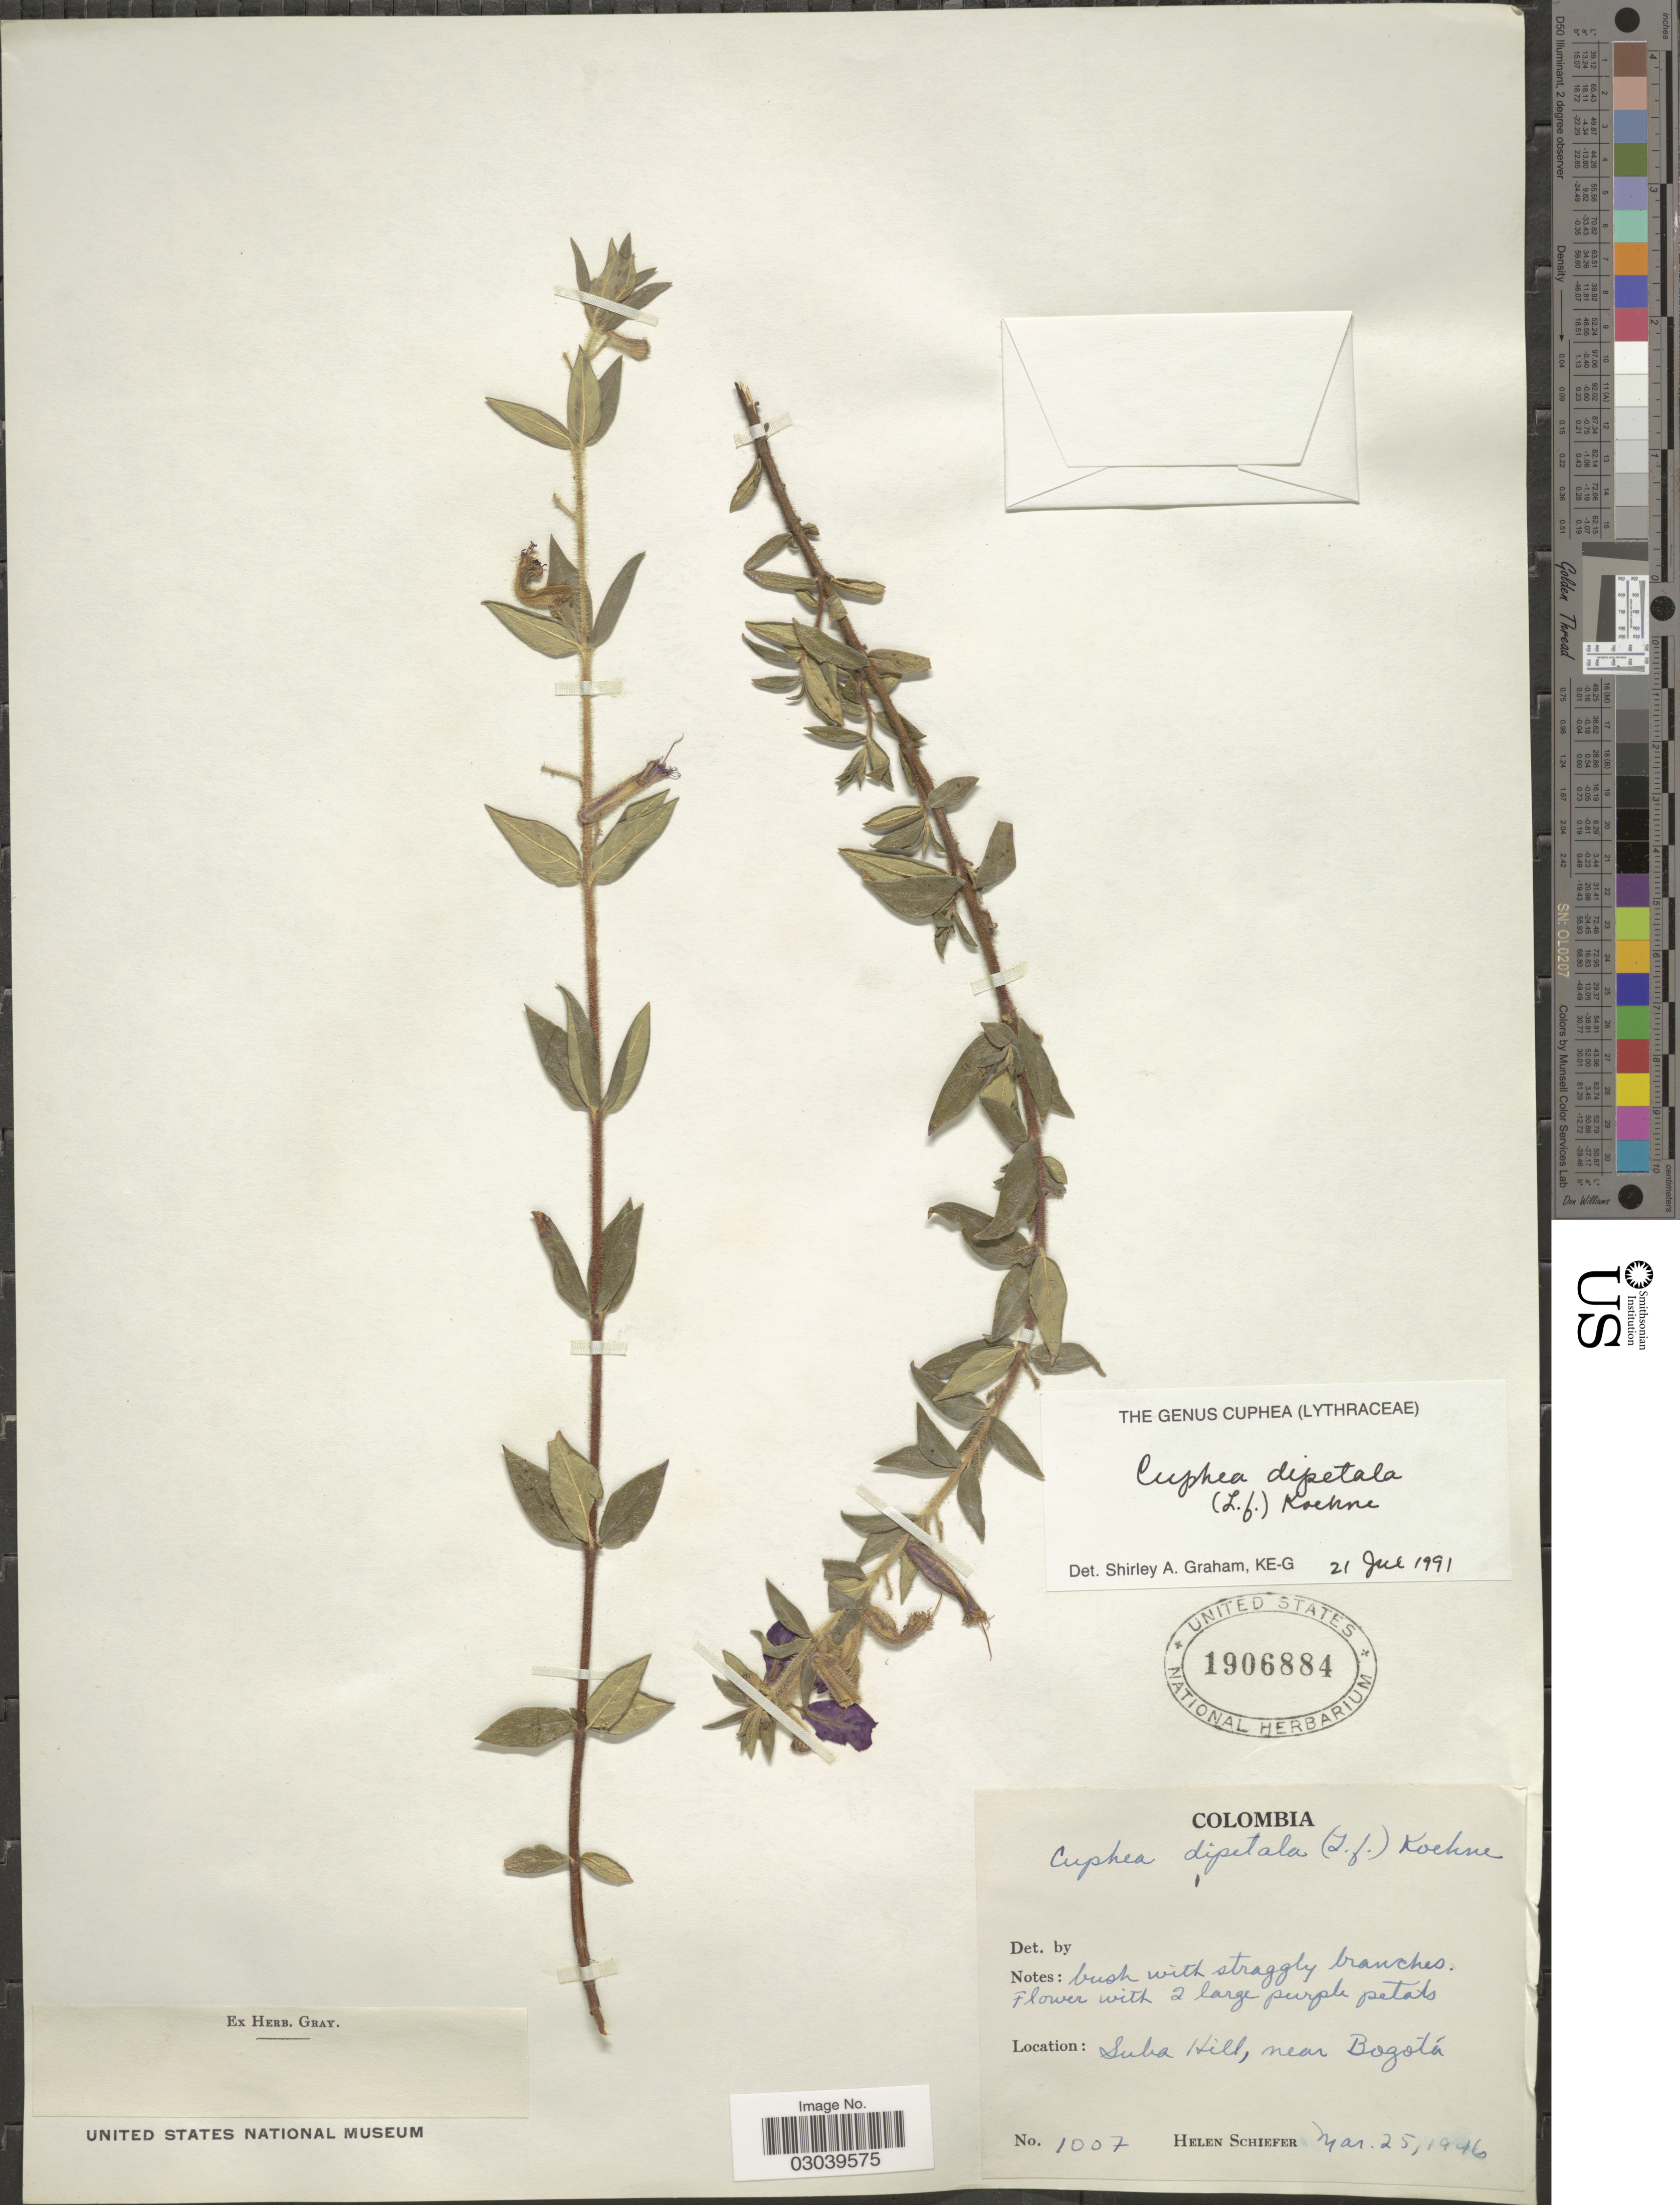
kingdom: Plantae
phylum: Tracheophyta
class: Magnoliopsida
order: Myrtales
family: Lythraceae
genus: Cuphea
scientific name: Cuphea dipetala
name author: (L. f.) Koehne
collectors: H. Schiefer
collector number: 1007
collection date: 1946-03-25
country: Colombia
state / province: Bogota D.C.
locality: Suba Hill, near Bogotá.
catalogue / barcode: US 1906884